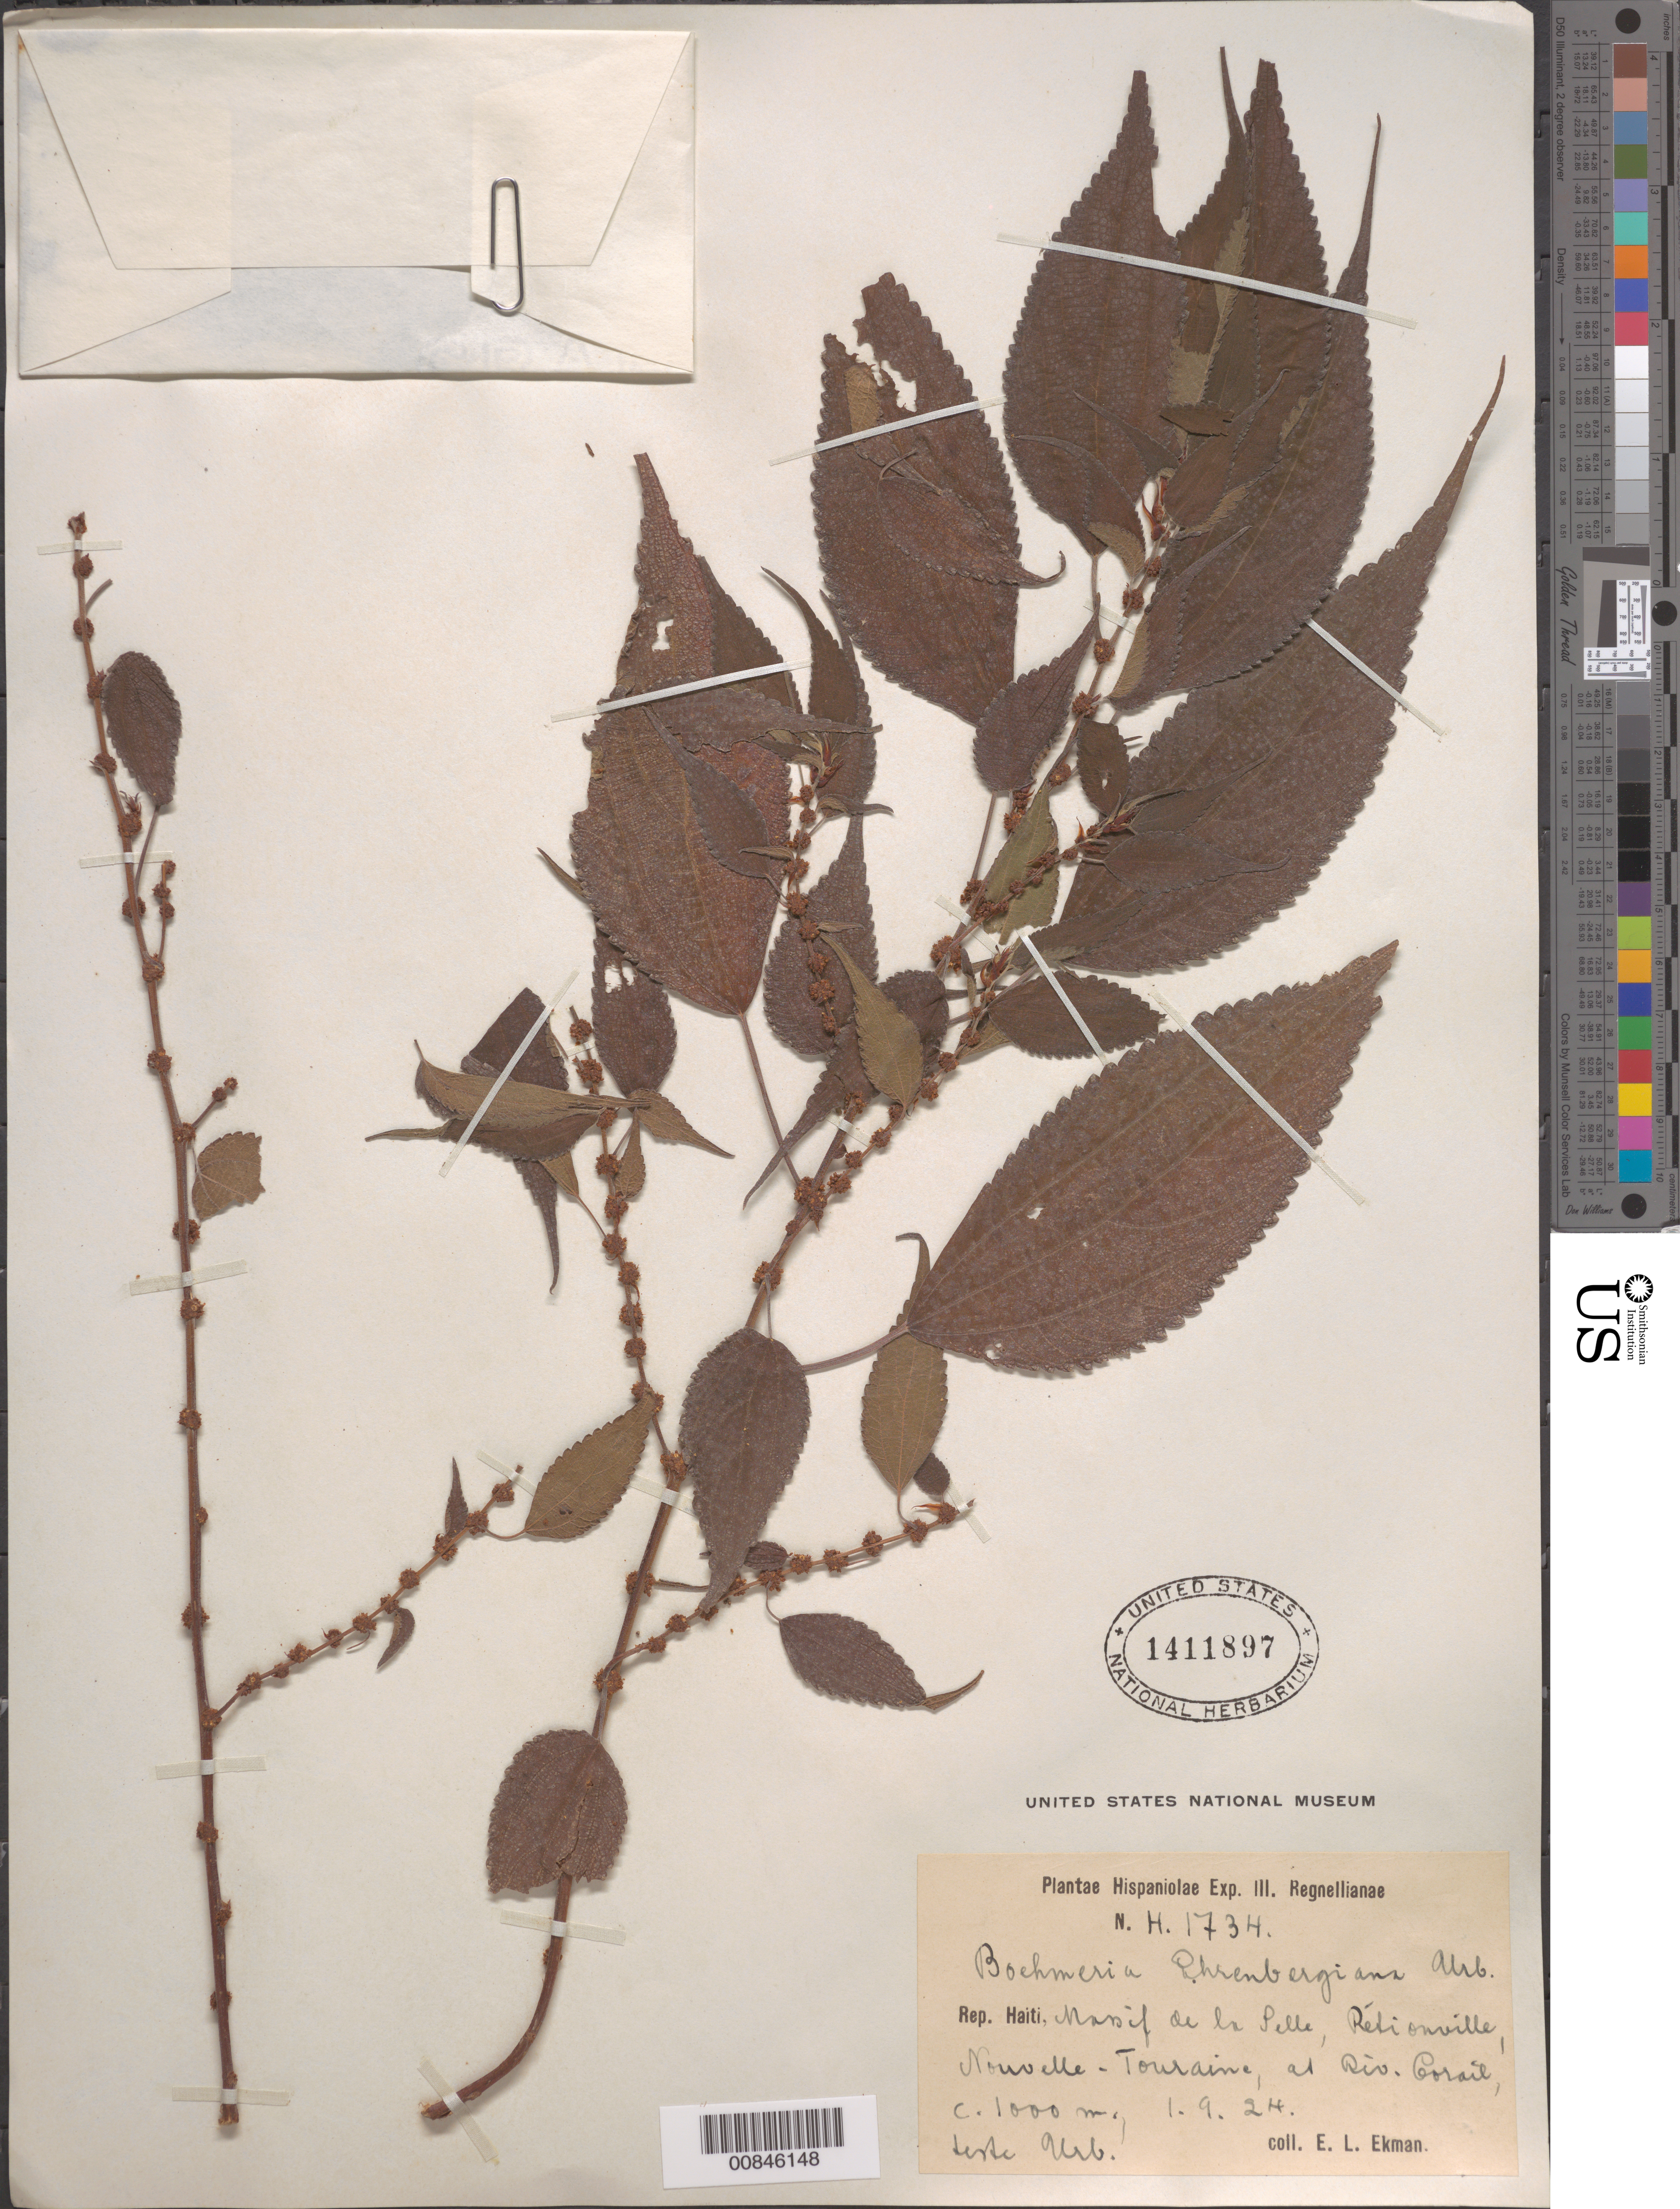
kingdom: Plantae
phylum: Tracheophyta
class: Magnoliopsida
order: Rosales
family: Urticaceae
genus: Boehmeria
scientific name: Boehmeria ehrenbergiana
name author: Urb.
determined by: Urban, Ignatz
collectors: E. L. Ekman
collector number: H 1734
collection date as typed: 01 Sep 1924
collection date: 1924-09-01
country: Haiti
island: Hispaniola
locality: Massif de la Selle, Pétionville, Nouvelle-Touraine, at Riv. Corail.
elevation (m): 1000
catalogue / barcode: US 1411897